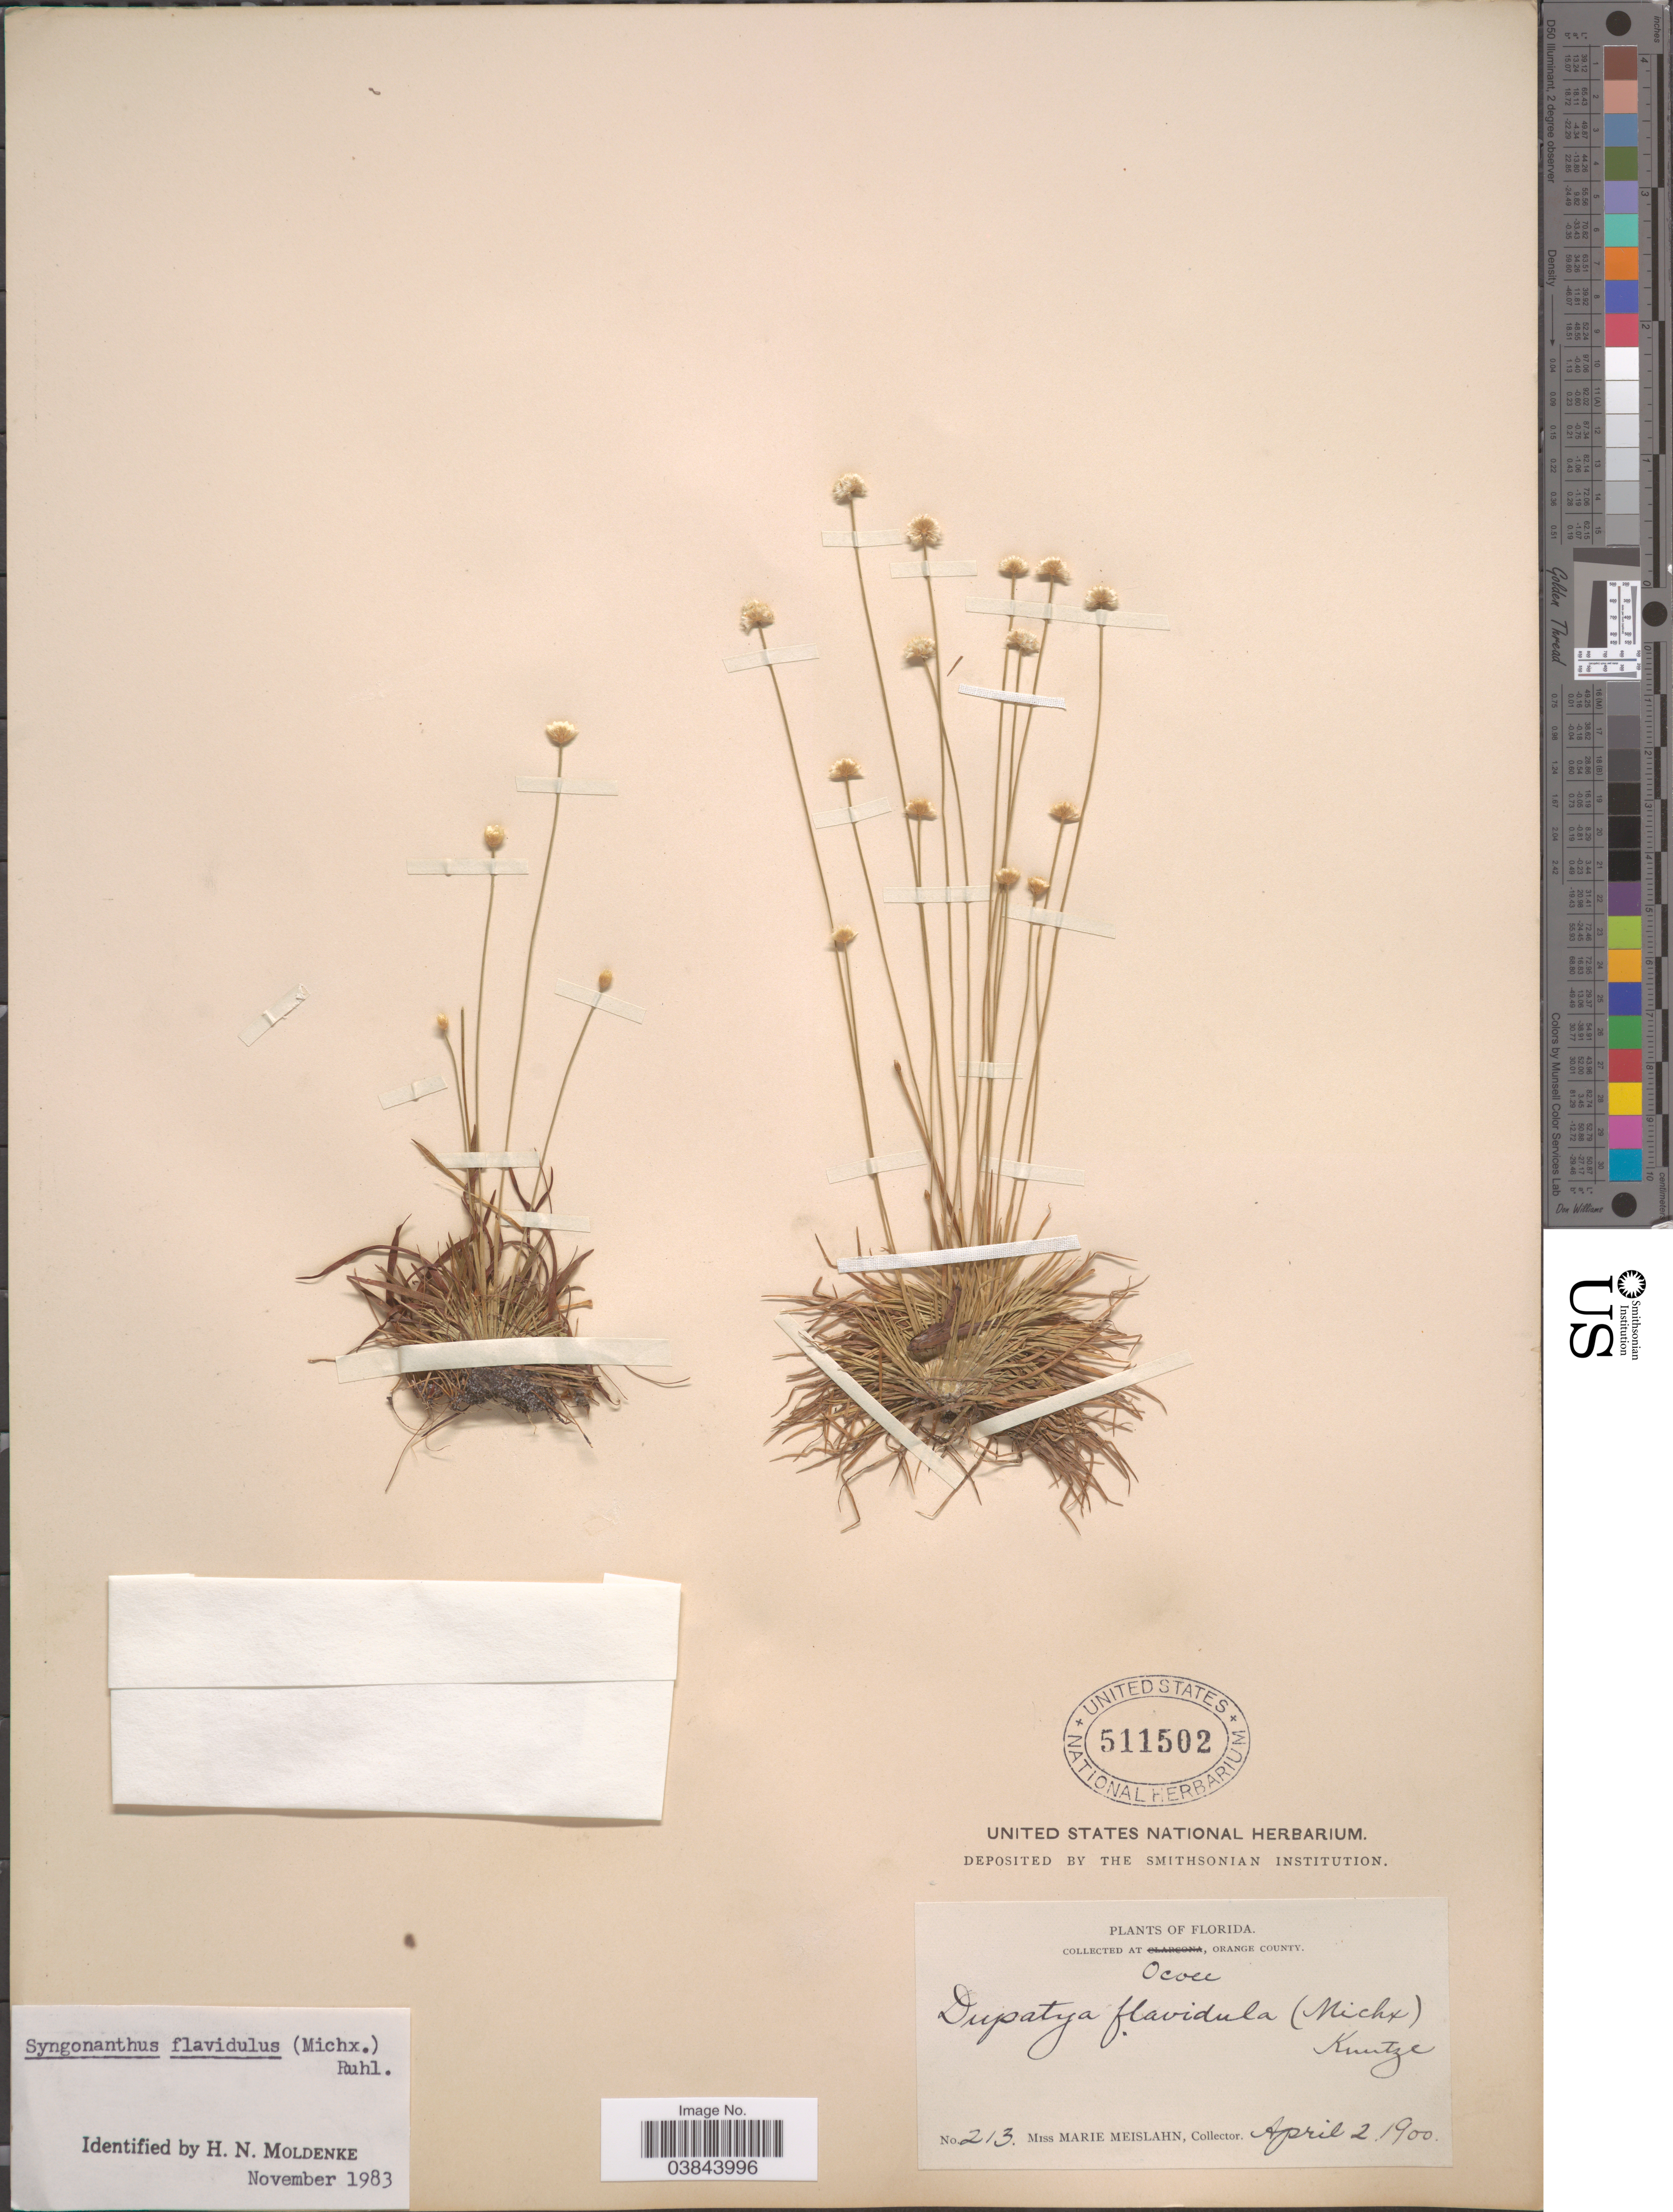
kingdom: Plantae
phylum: Tracheophyta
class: Liliopsida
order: Poales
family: Eriocaulaceae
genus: Syngonanthus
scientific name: Syngonanthus flavidulus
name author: (Michx.) Ruhland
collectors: M. Meislahn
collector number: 213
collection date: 1900-04-02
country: United States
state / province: Florida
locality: Ocoee, Orange County.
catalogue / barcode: US 511502